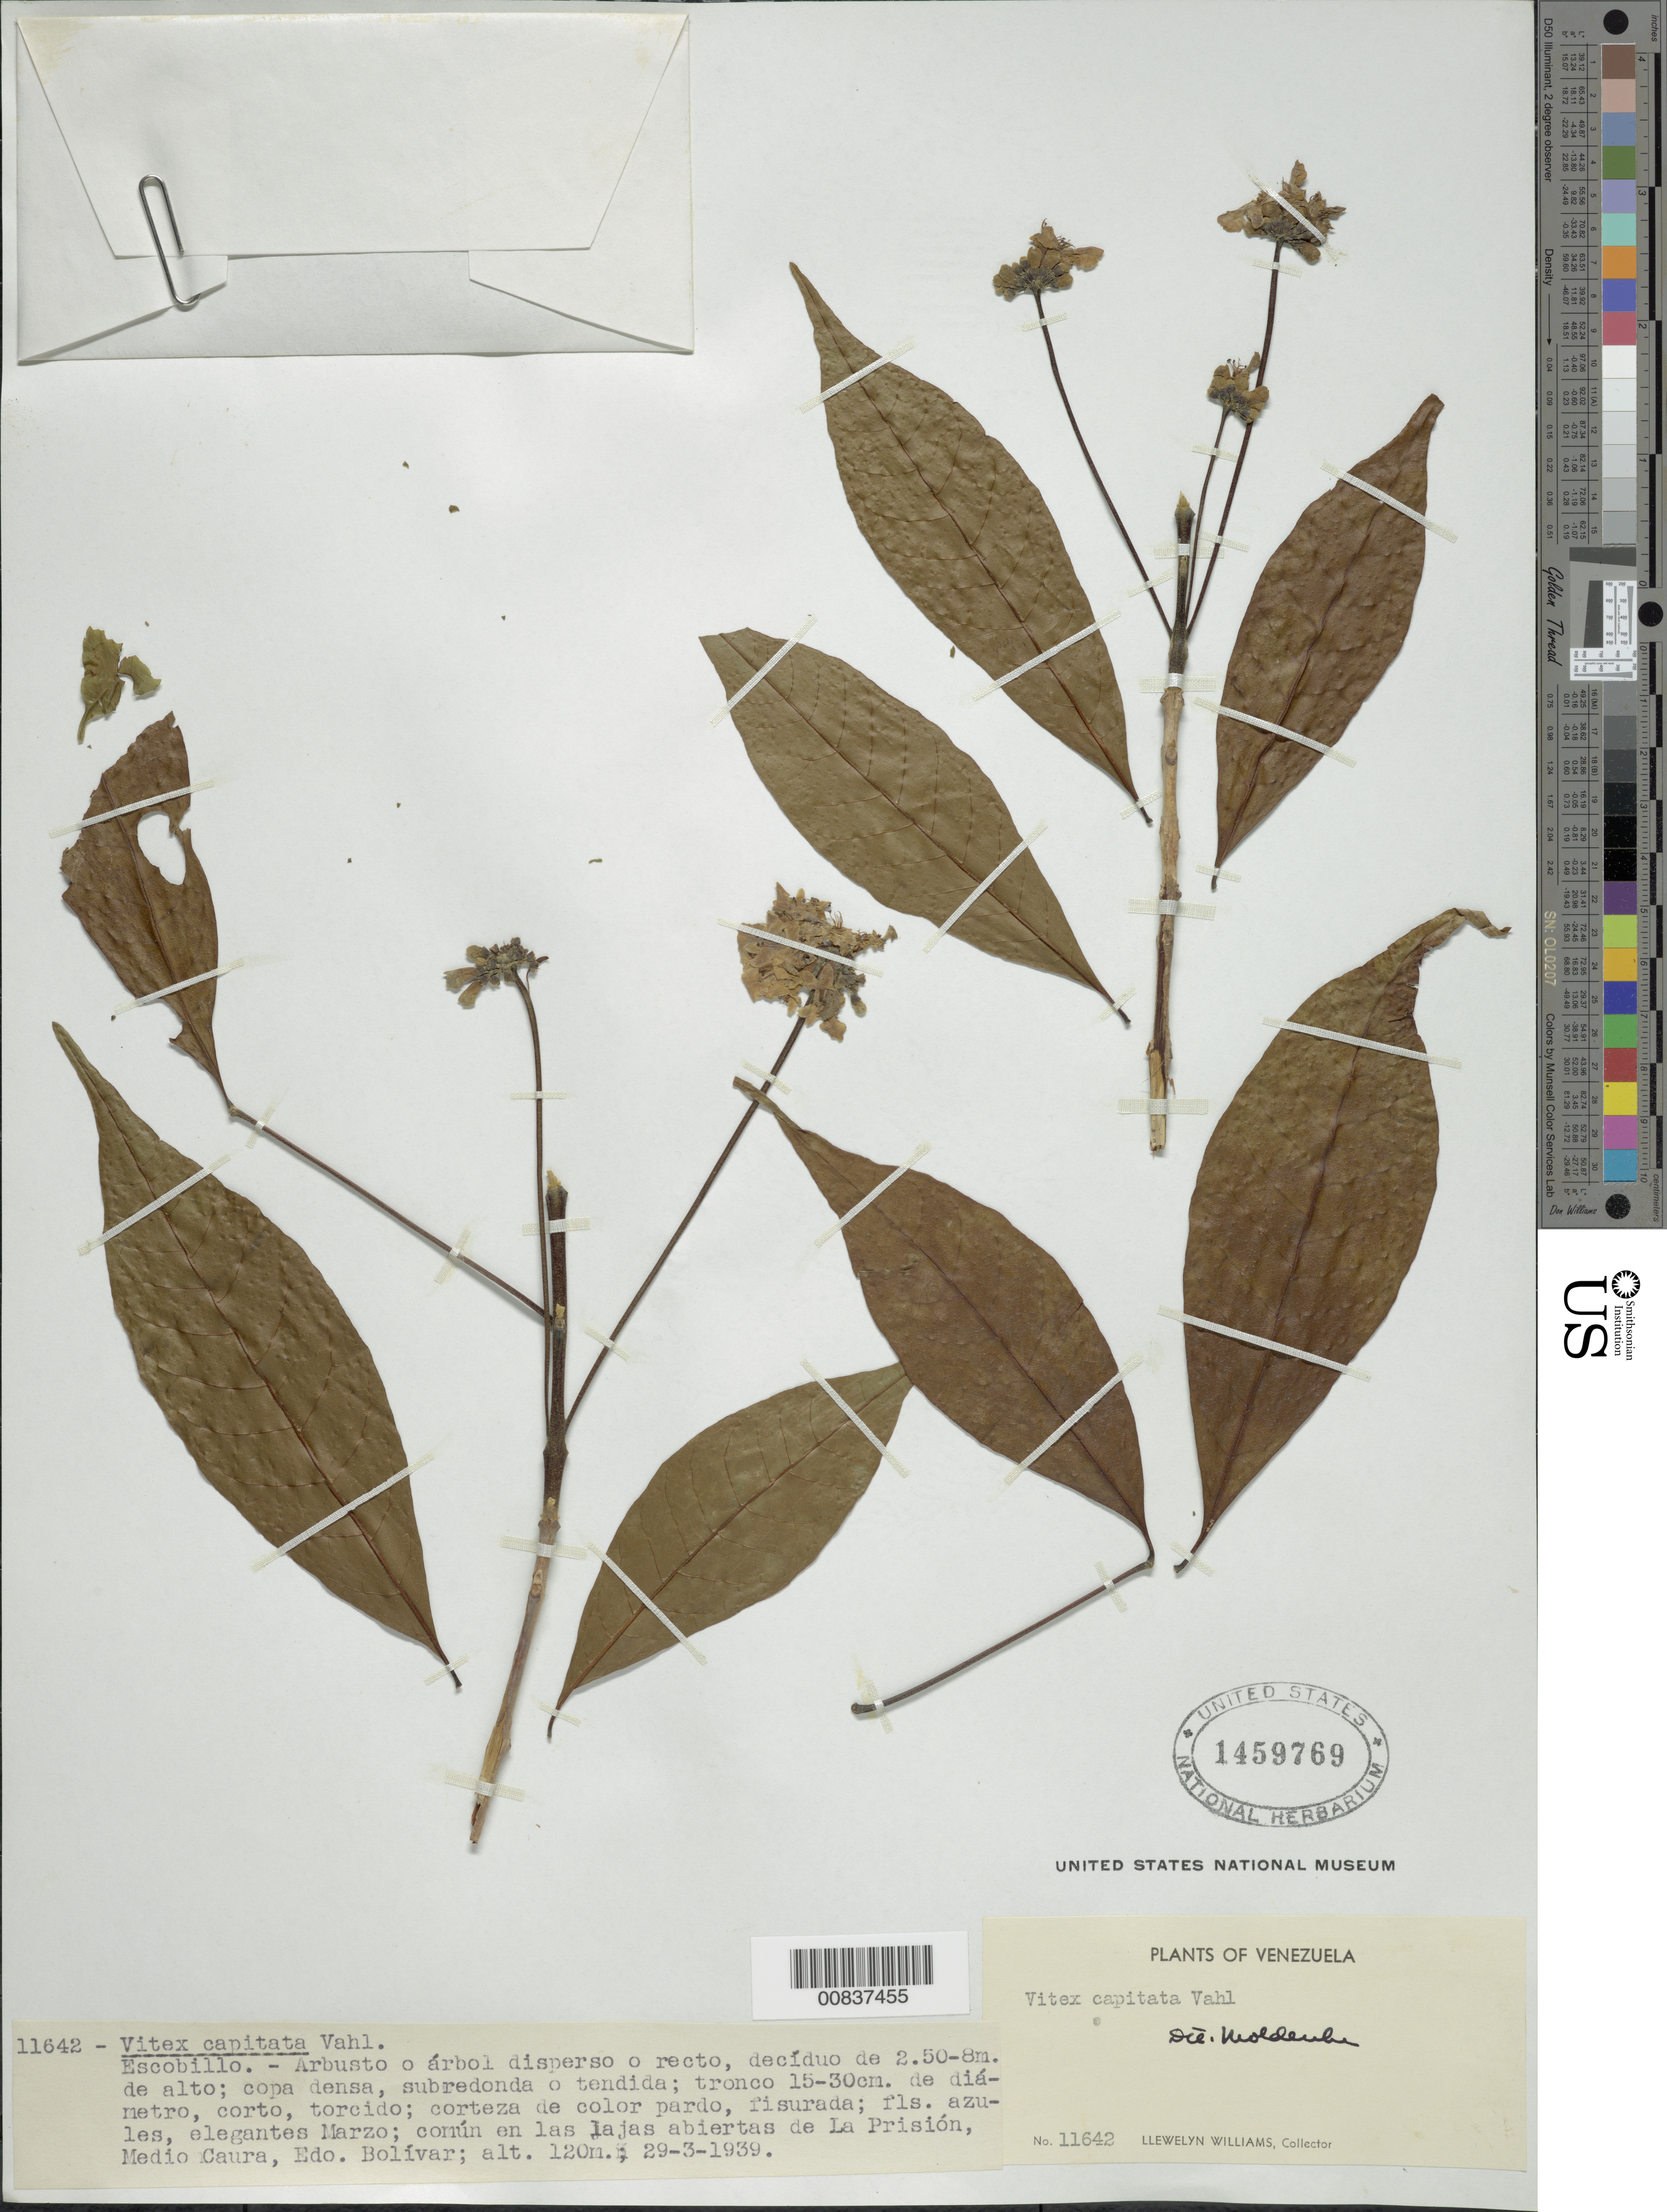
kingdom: Plantae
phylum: Tracheophyta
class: Magnoliopsida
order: Lamiales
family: Lamiaceae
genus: Vitex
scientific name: Vitex capitata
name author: Vahl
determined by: Moldenke, H. N.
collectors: Ll. Williams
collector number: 11642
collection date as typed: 29-Mar-39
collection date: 1939-03-29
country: Venezuela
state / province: Bolívar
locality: La Prisión, Medio Caura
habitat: Lajas abiertas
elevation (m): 120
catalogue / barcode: US 1459769